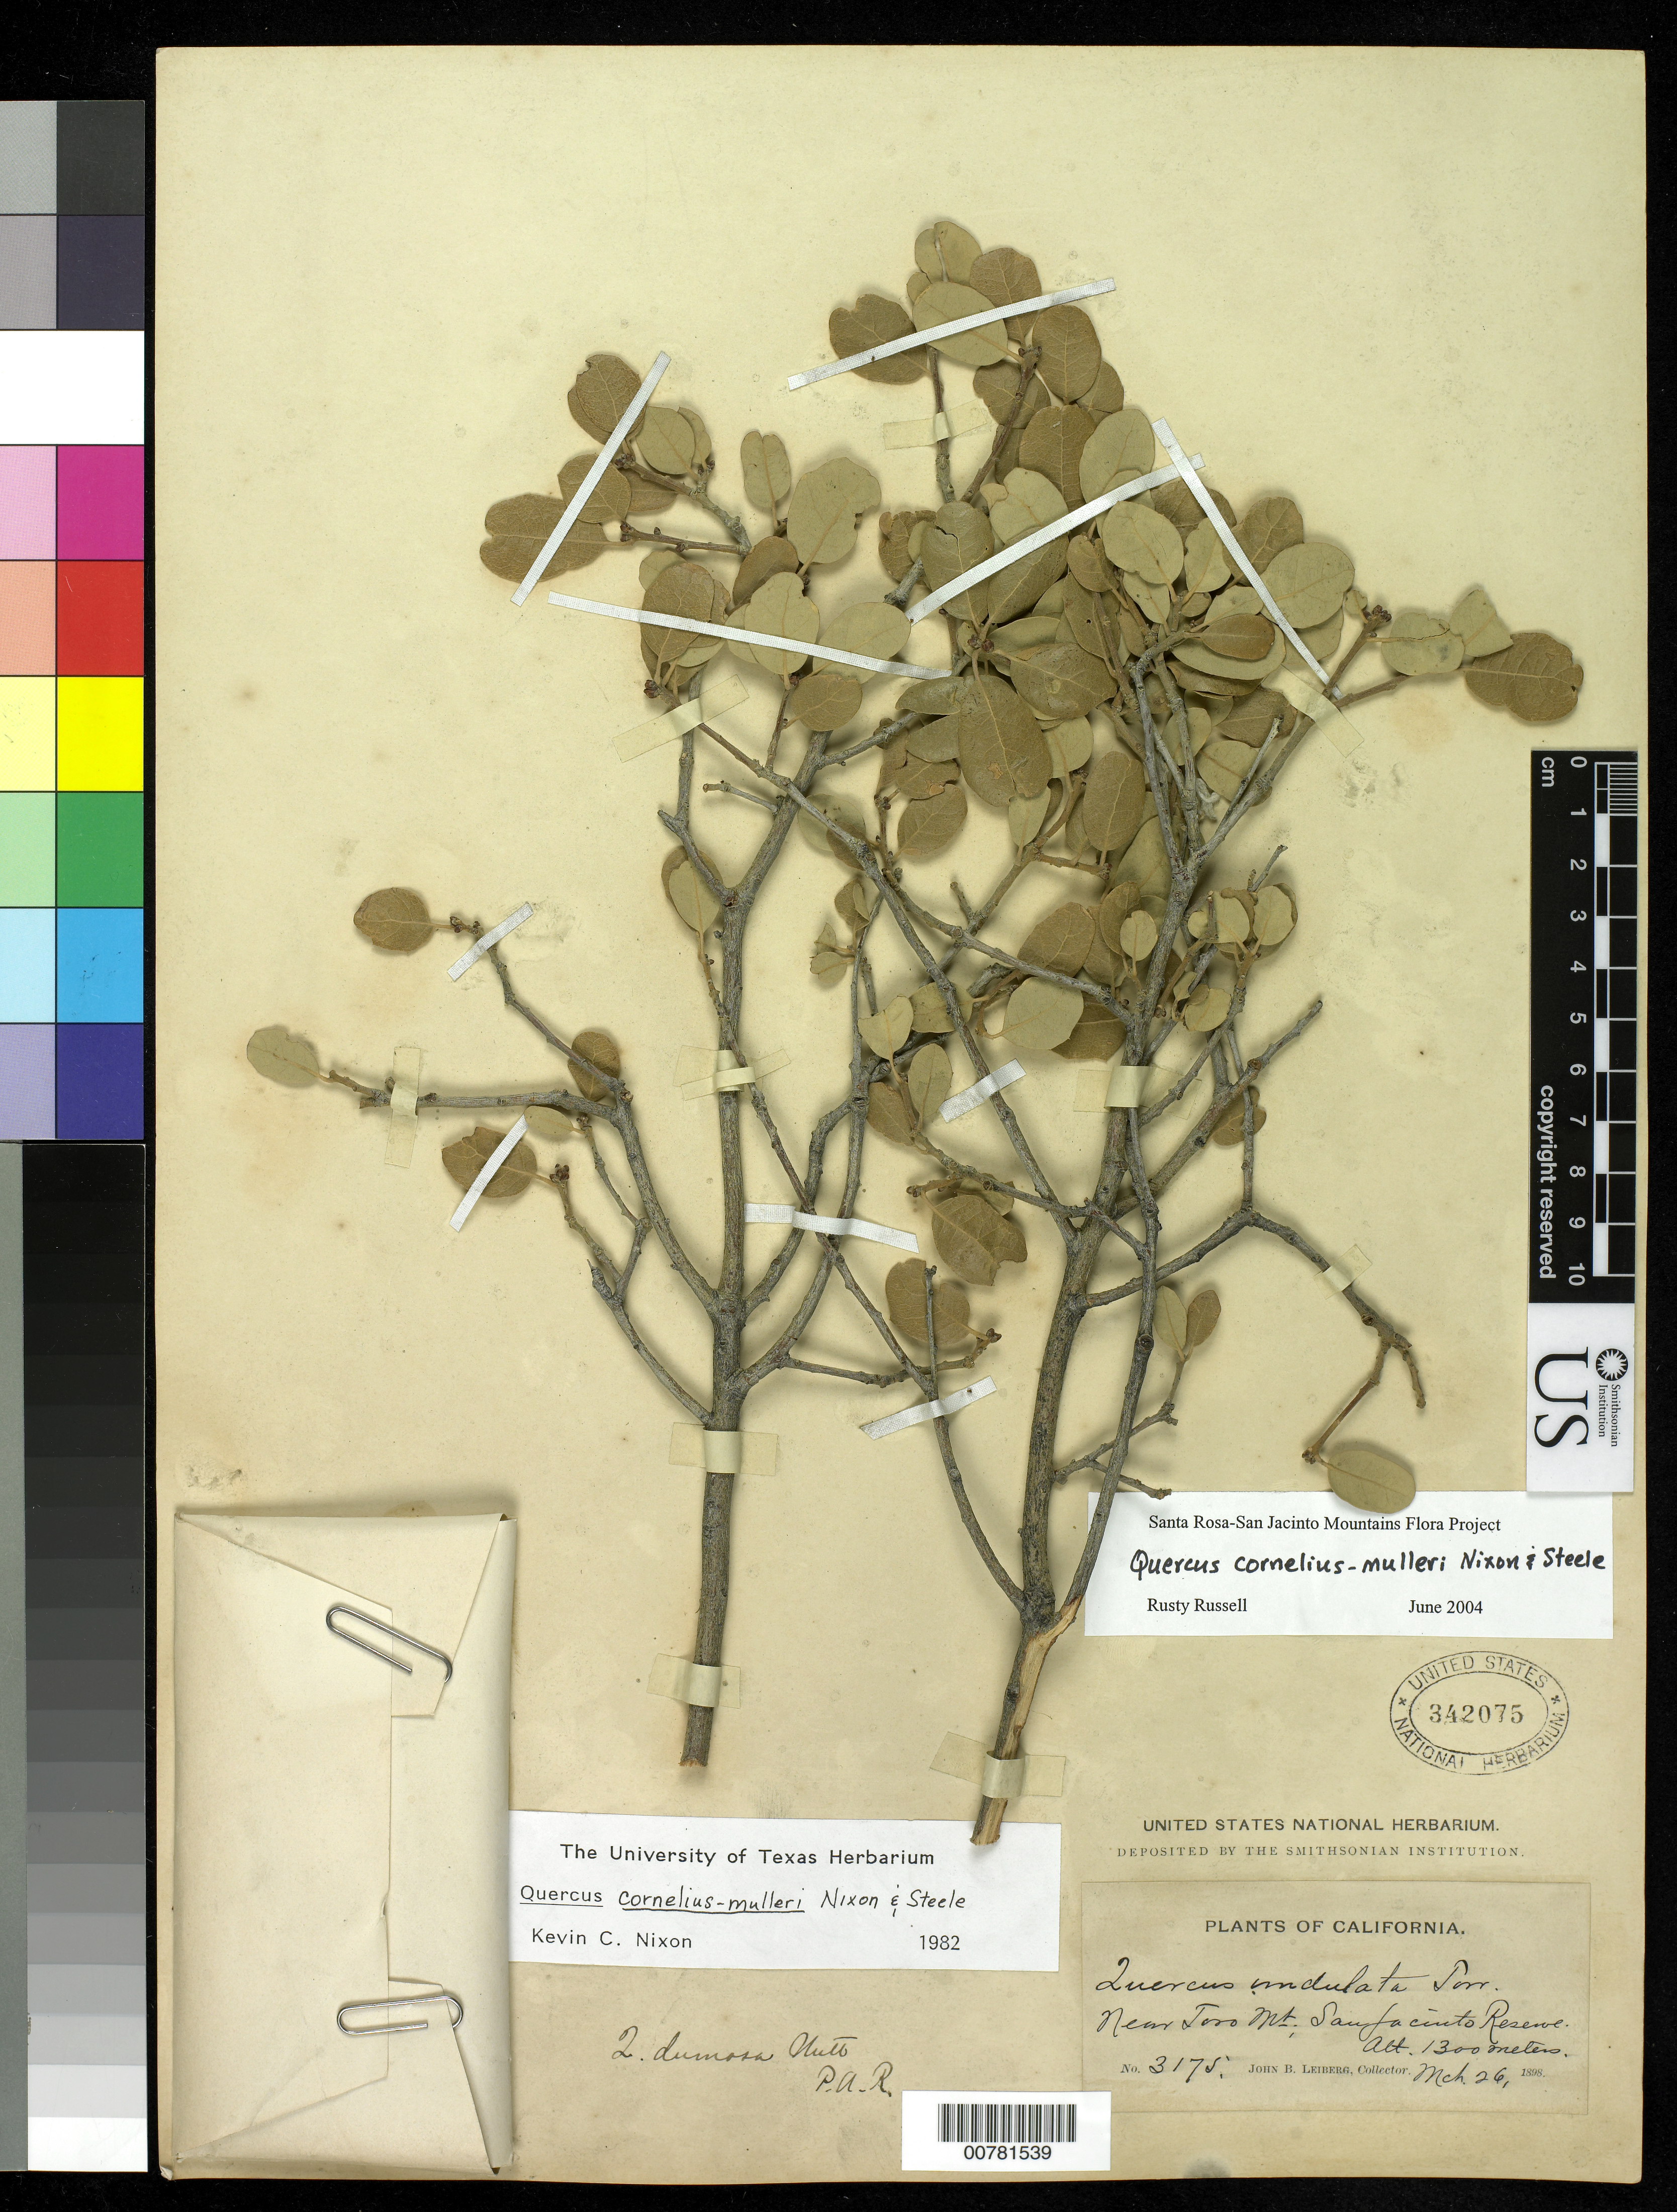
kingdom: Plantae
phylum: Tracheophyta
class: Magnoliopsida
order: Fagales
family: Fagaceae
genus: Quercus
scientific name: Quercus cornelius-mulleri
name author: Nixon & K.P. Steele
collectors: J. B. Leiberg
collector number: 3175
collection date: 1898-03-26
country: United States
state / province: California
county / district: Riverside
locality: Near Toro Mt., San Jacinto Reserve.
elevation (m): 1300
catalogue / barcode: US 342075